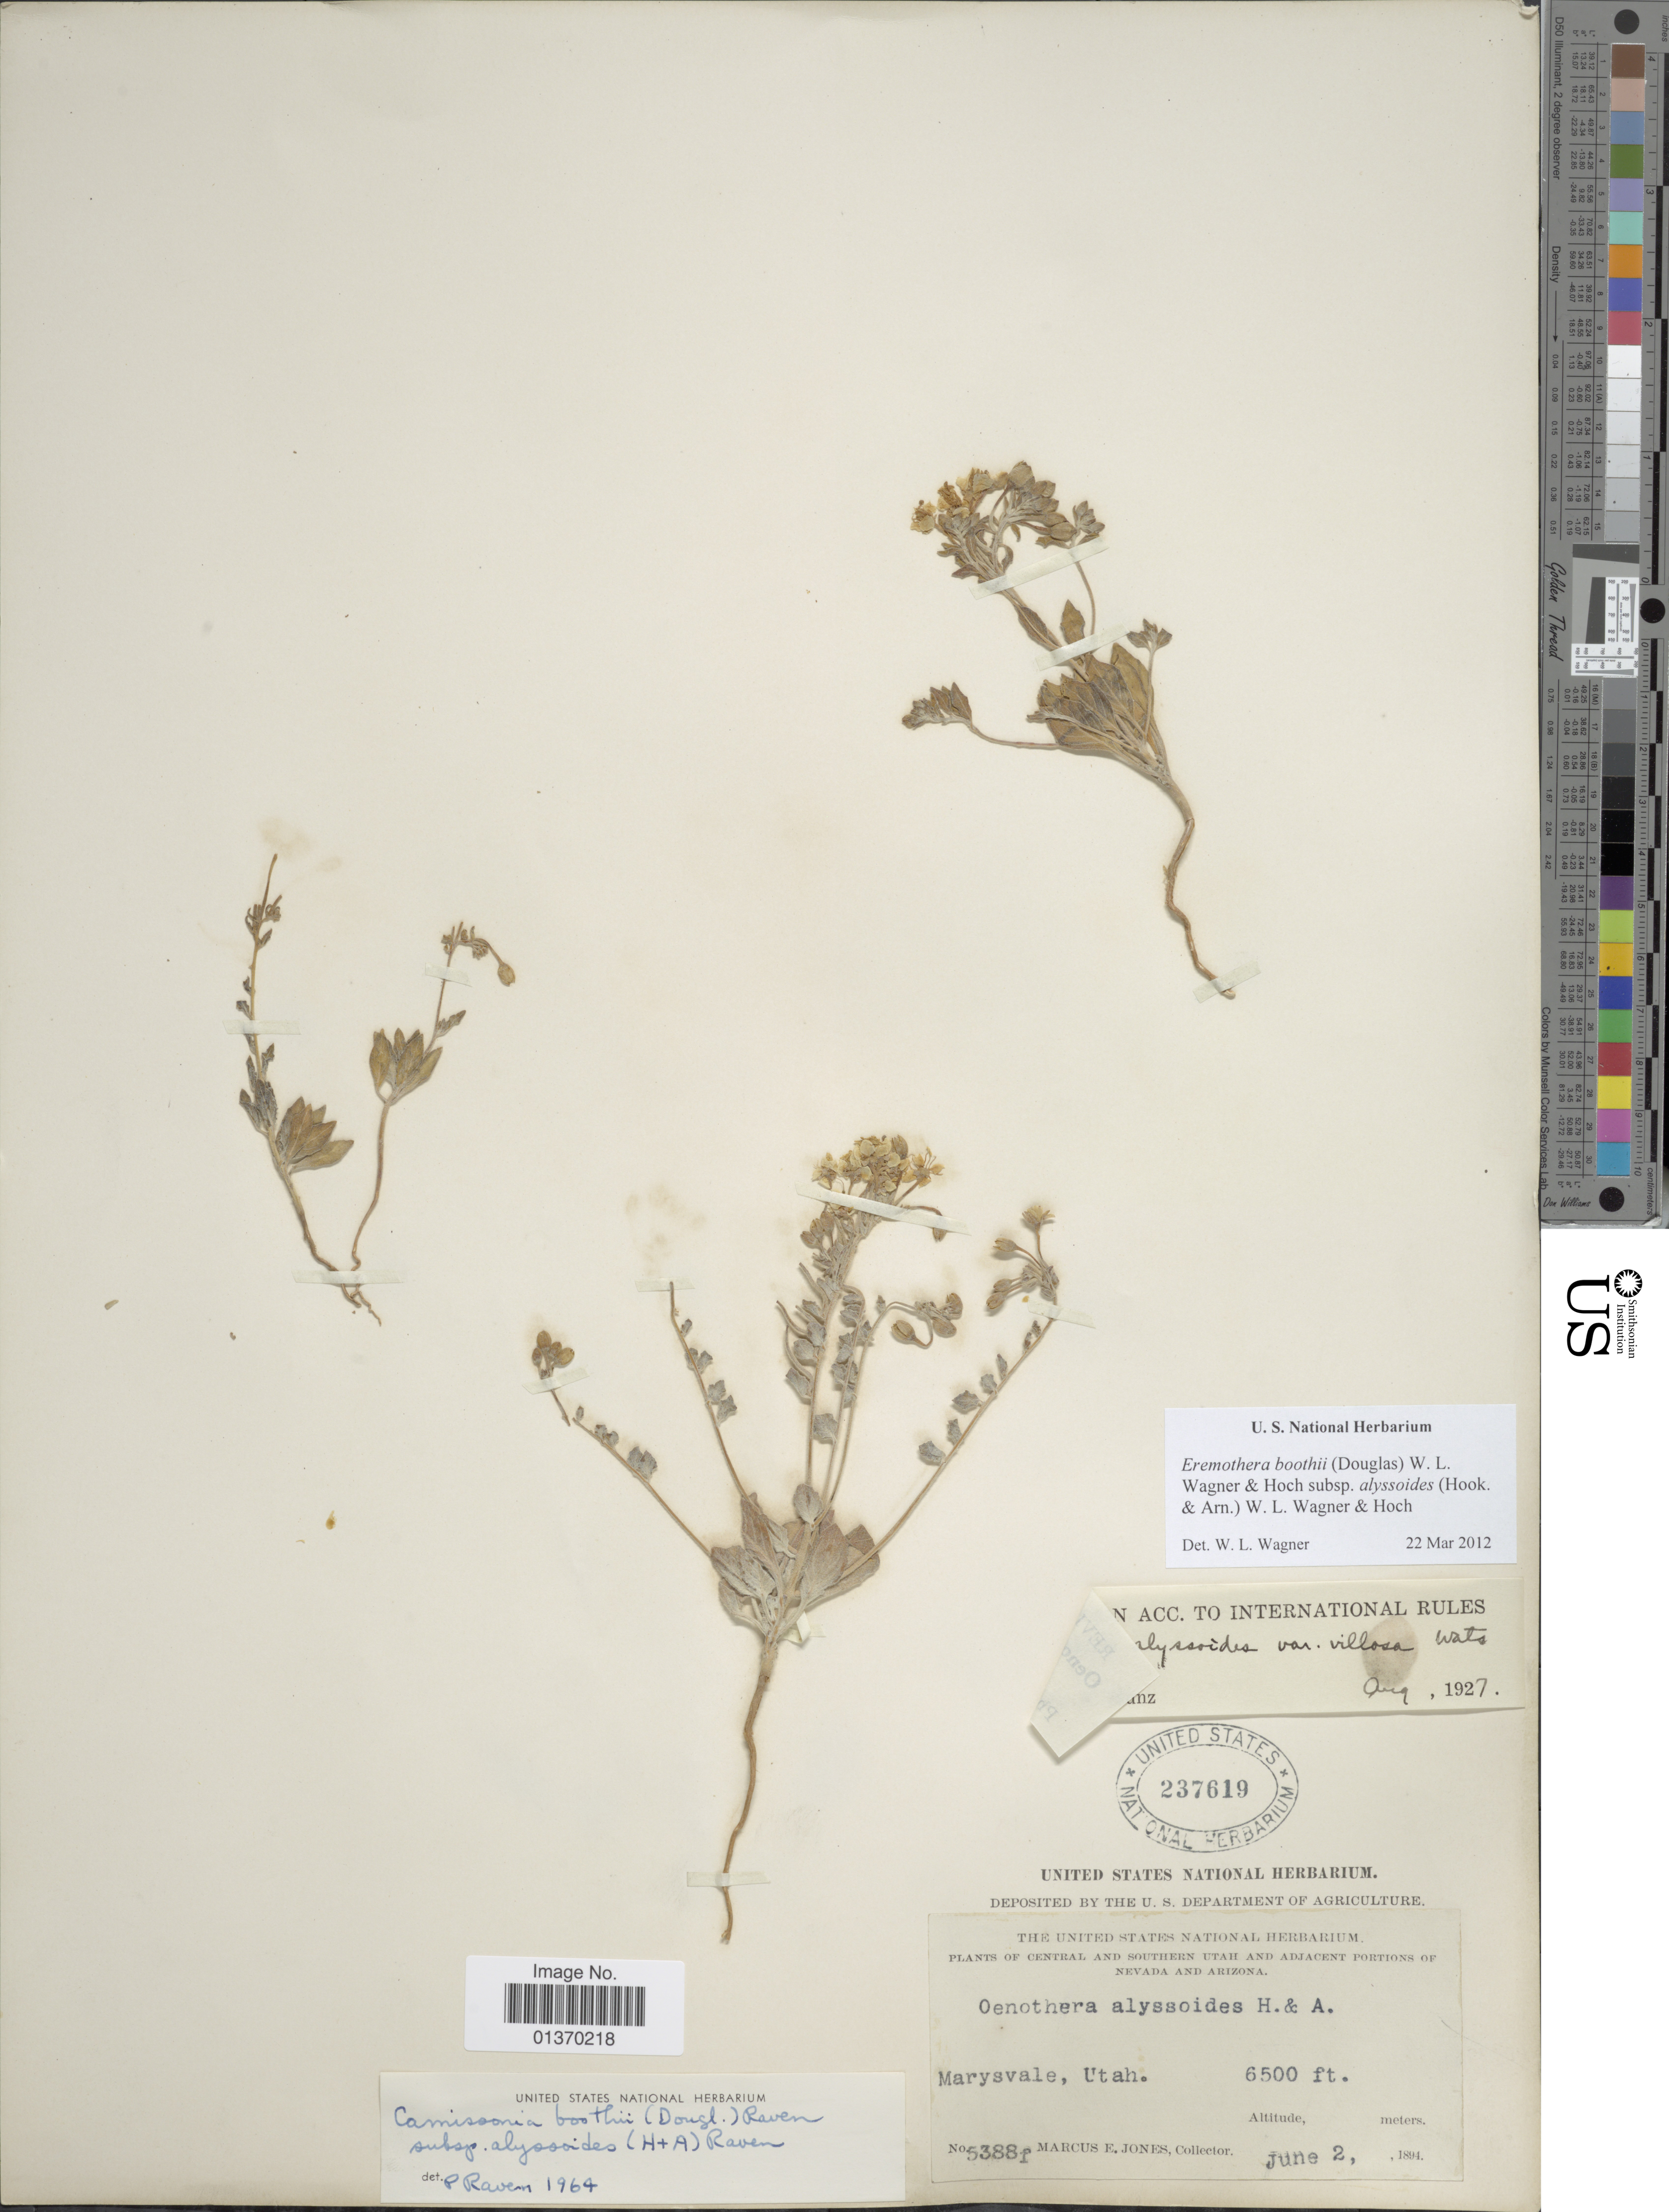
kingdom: Plantae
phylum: Tracheophyta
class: Magnoliopsida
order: Myrtales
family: Onagraceae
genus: Eremothera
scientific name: Eremothera boothii subsp. alyssoides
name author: (Hook. & Arn.) W.L. Wagner & Hoch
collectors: M. E. Jones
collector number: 5388f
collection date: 1894-06-02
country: United States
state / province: Utah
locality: Central and Southern Utah and Adjacent Portions of Nevada and Arizona, Marysvale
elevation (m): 1981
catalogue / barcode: US 237619